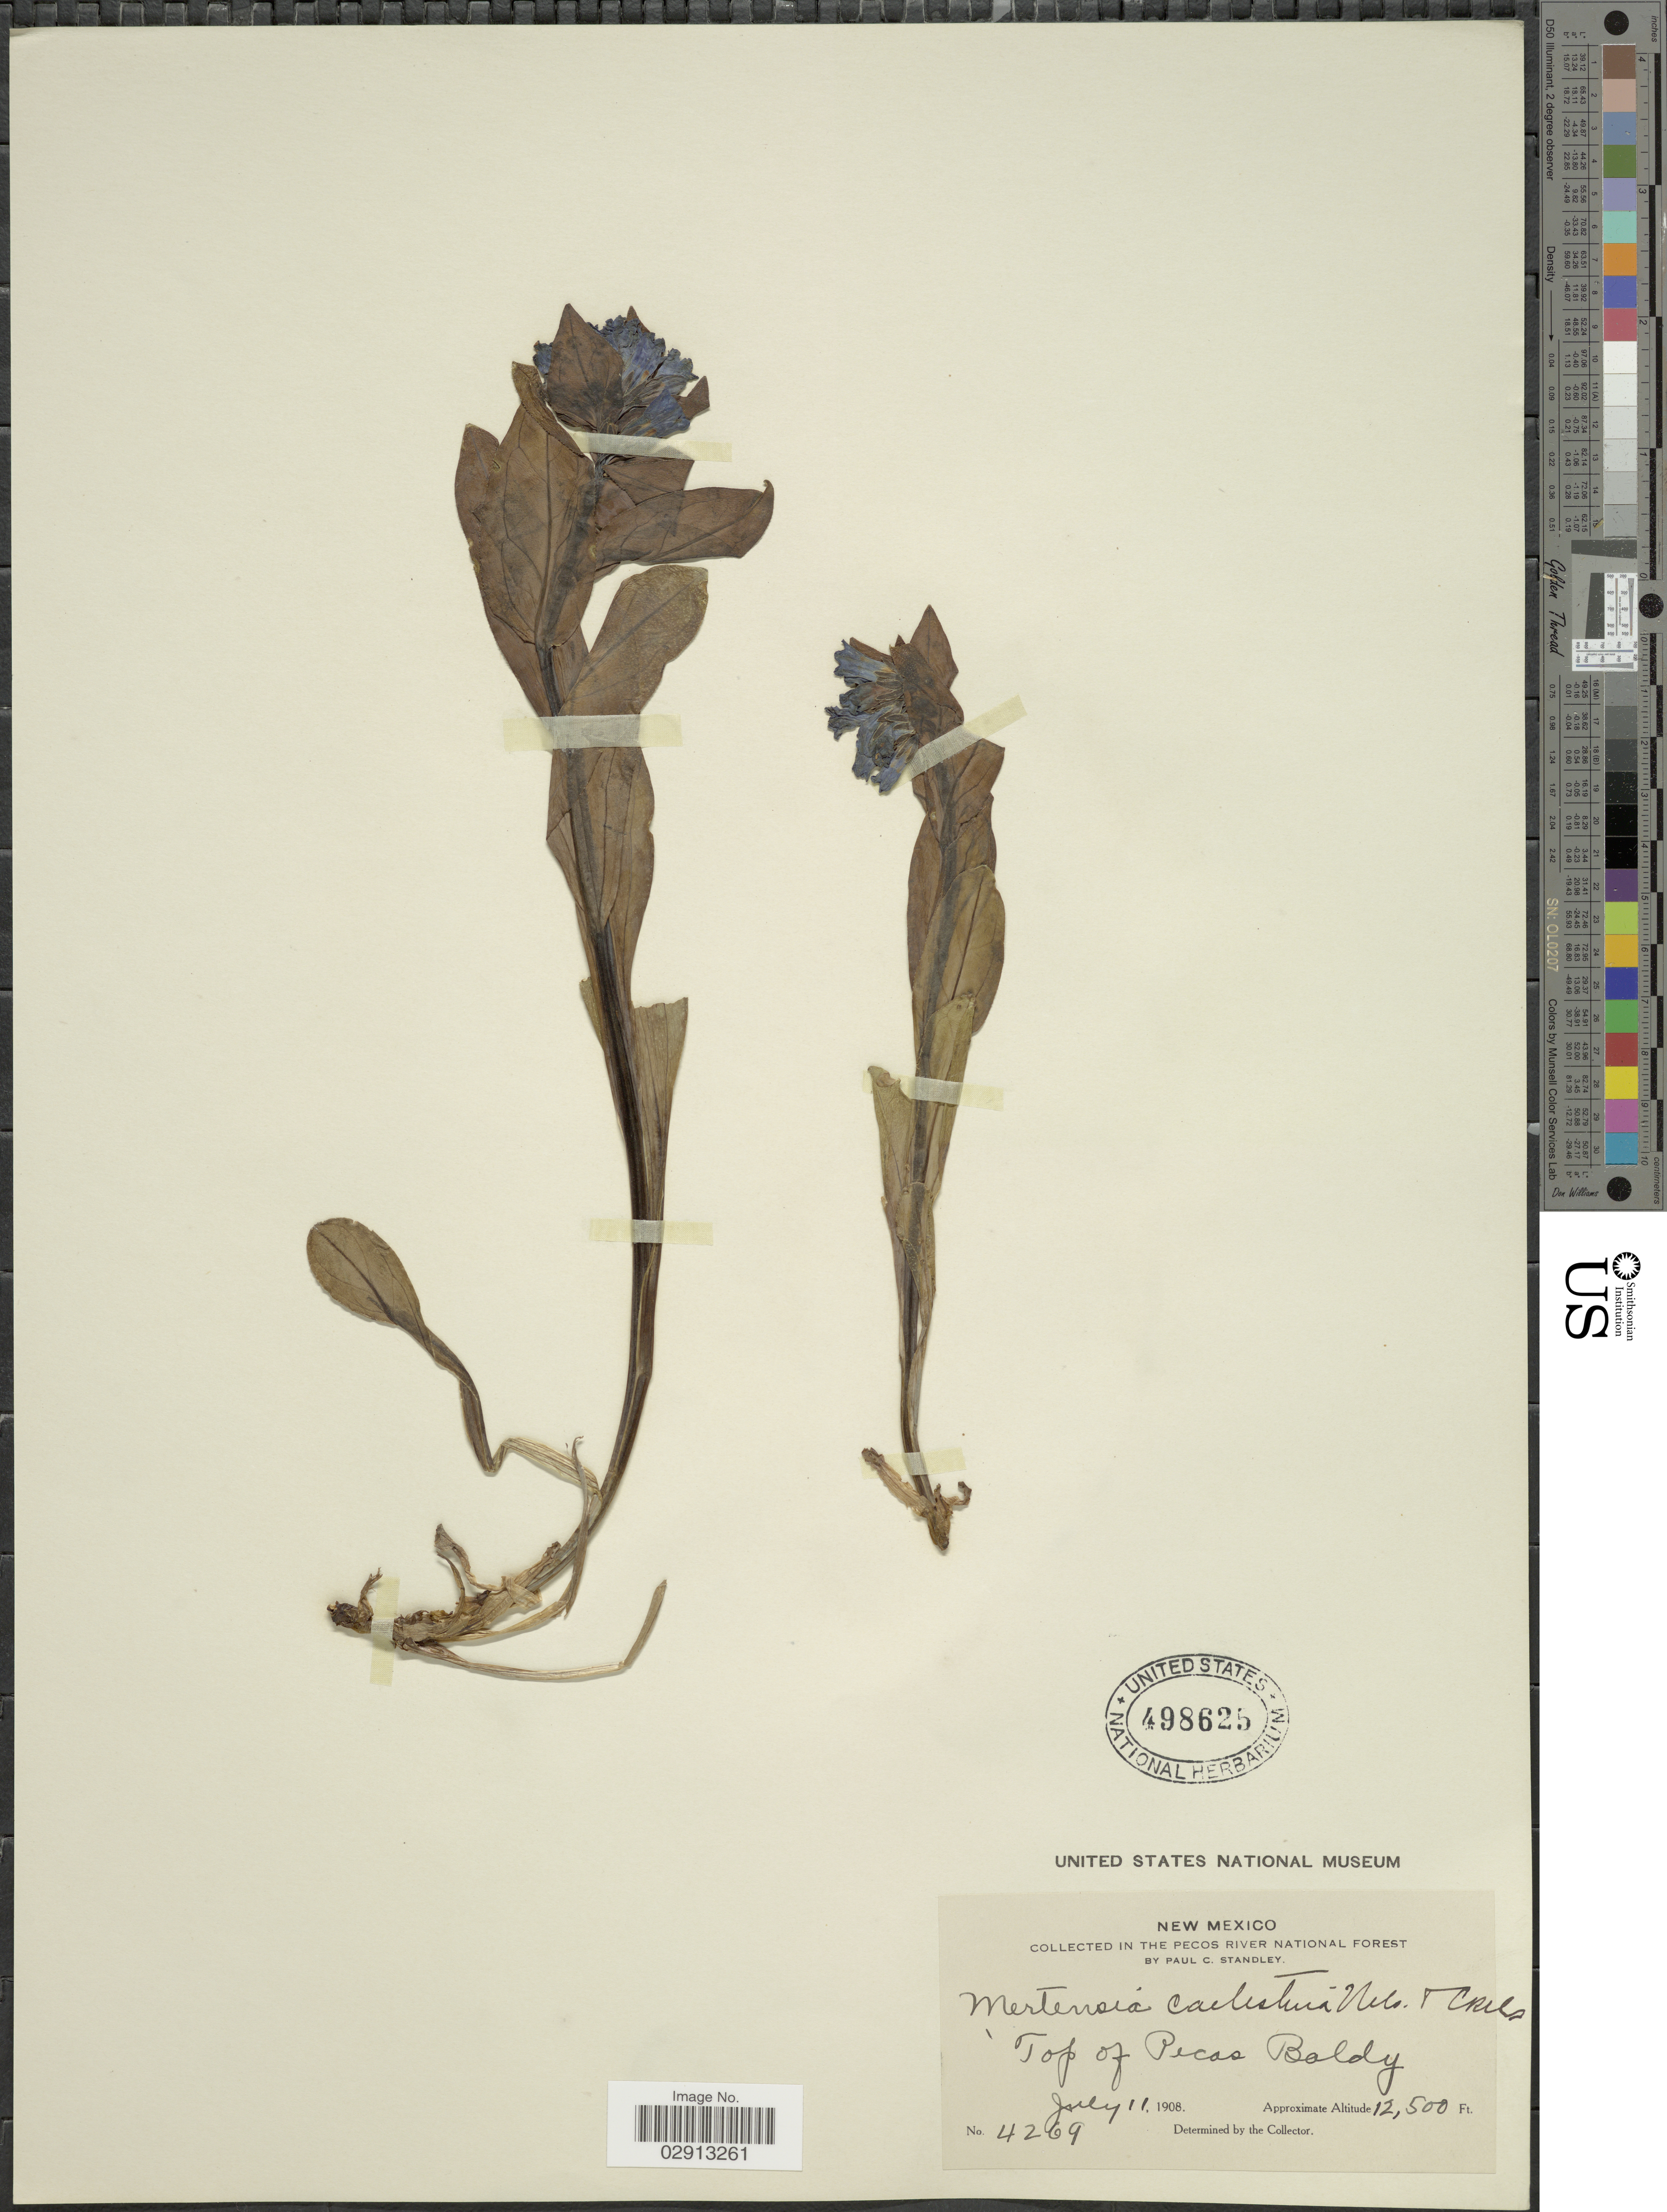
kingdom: Plantae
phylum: Tracheophyta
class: Magnoliopsida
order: Boraginales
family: Boraginaceae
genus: Mertensia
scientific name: Mertensia viridis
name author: (A. Nelson) A. Nelson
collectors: P. C. Standley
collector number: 4269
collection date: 1908-07-11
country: United States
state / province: New Mexico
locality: The Pecos River National Forest. Top of Pecas Baldy.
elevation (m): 3810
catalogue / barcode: US 498625